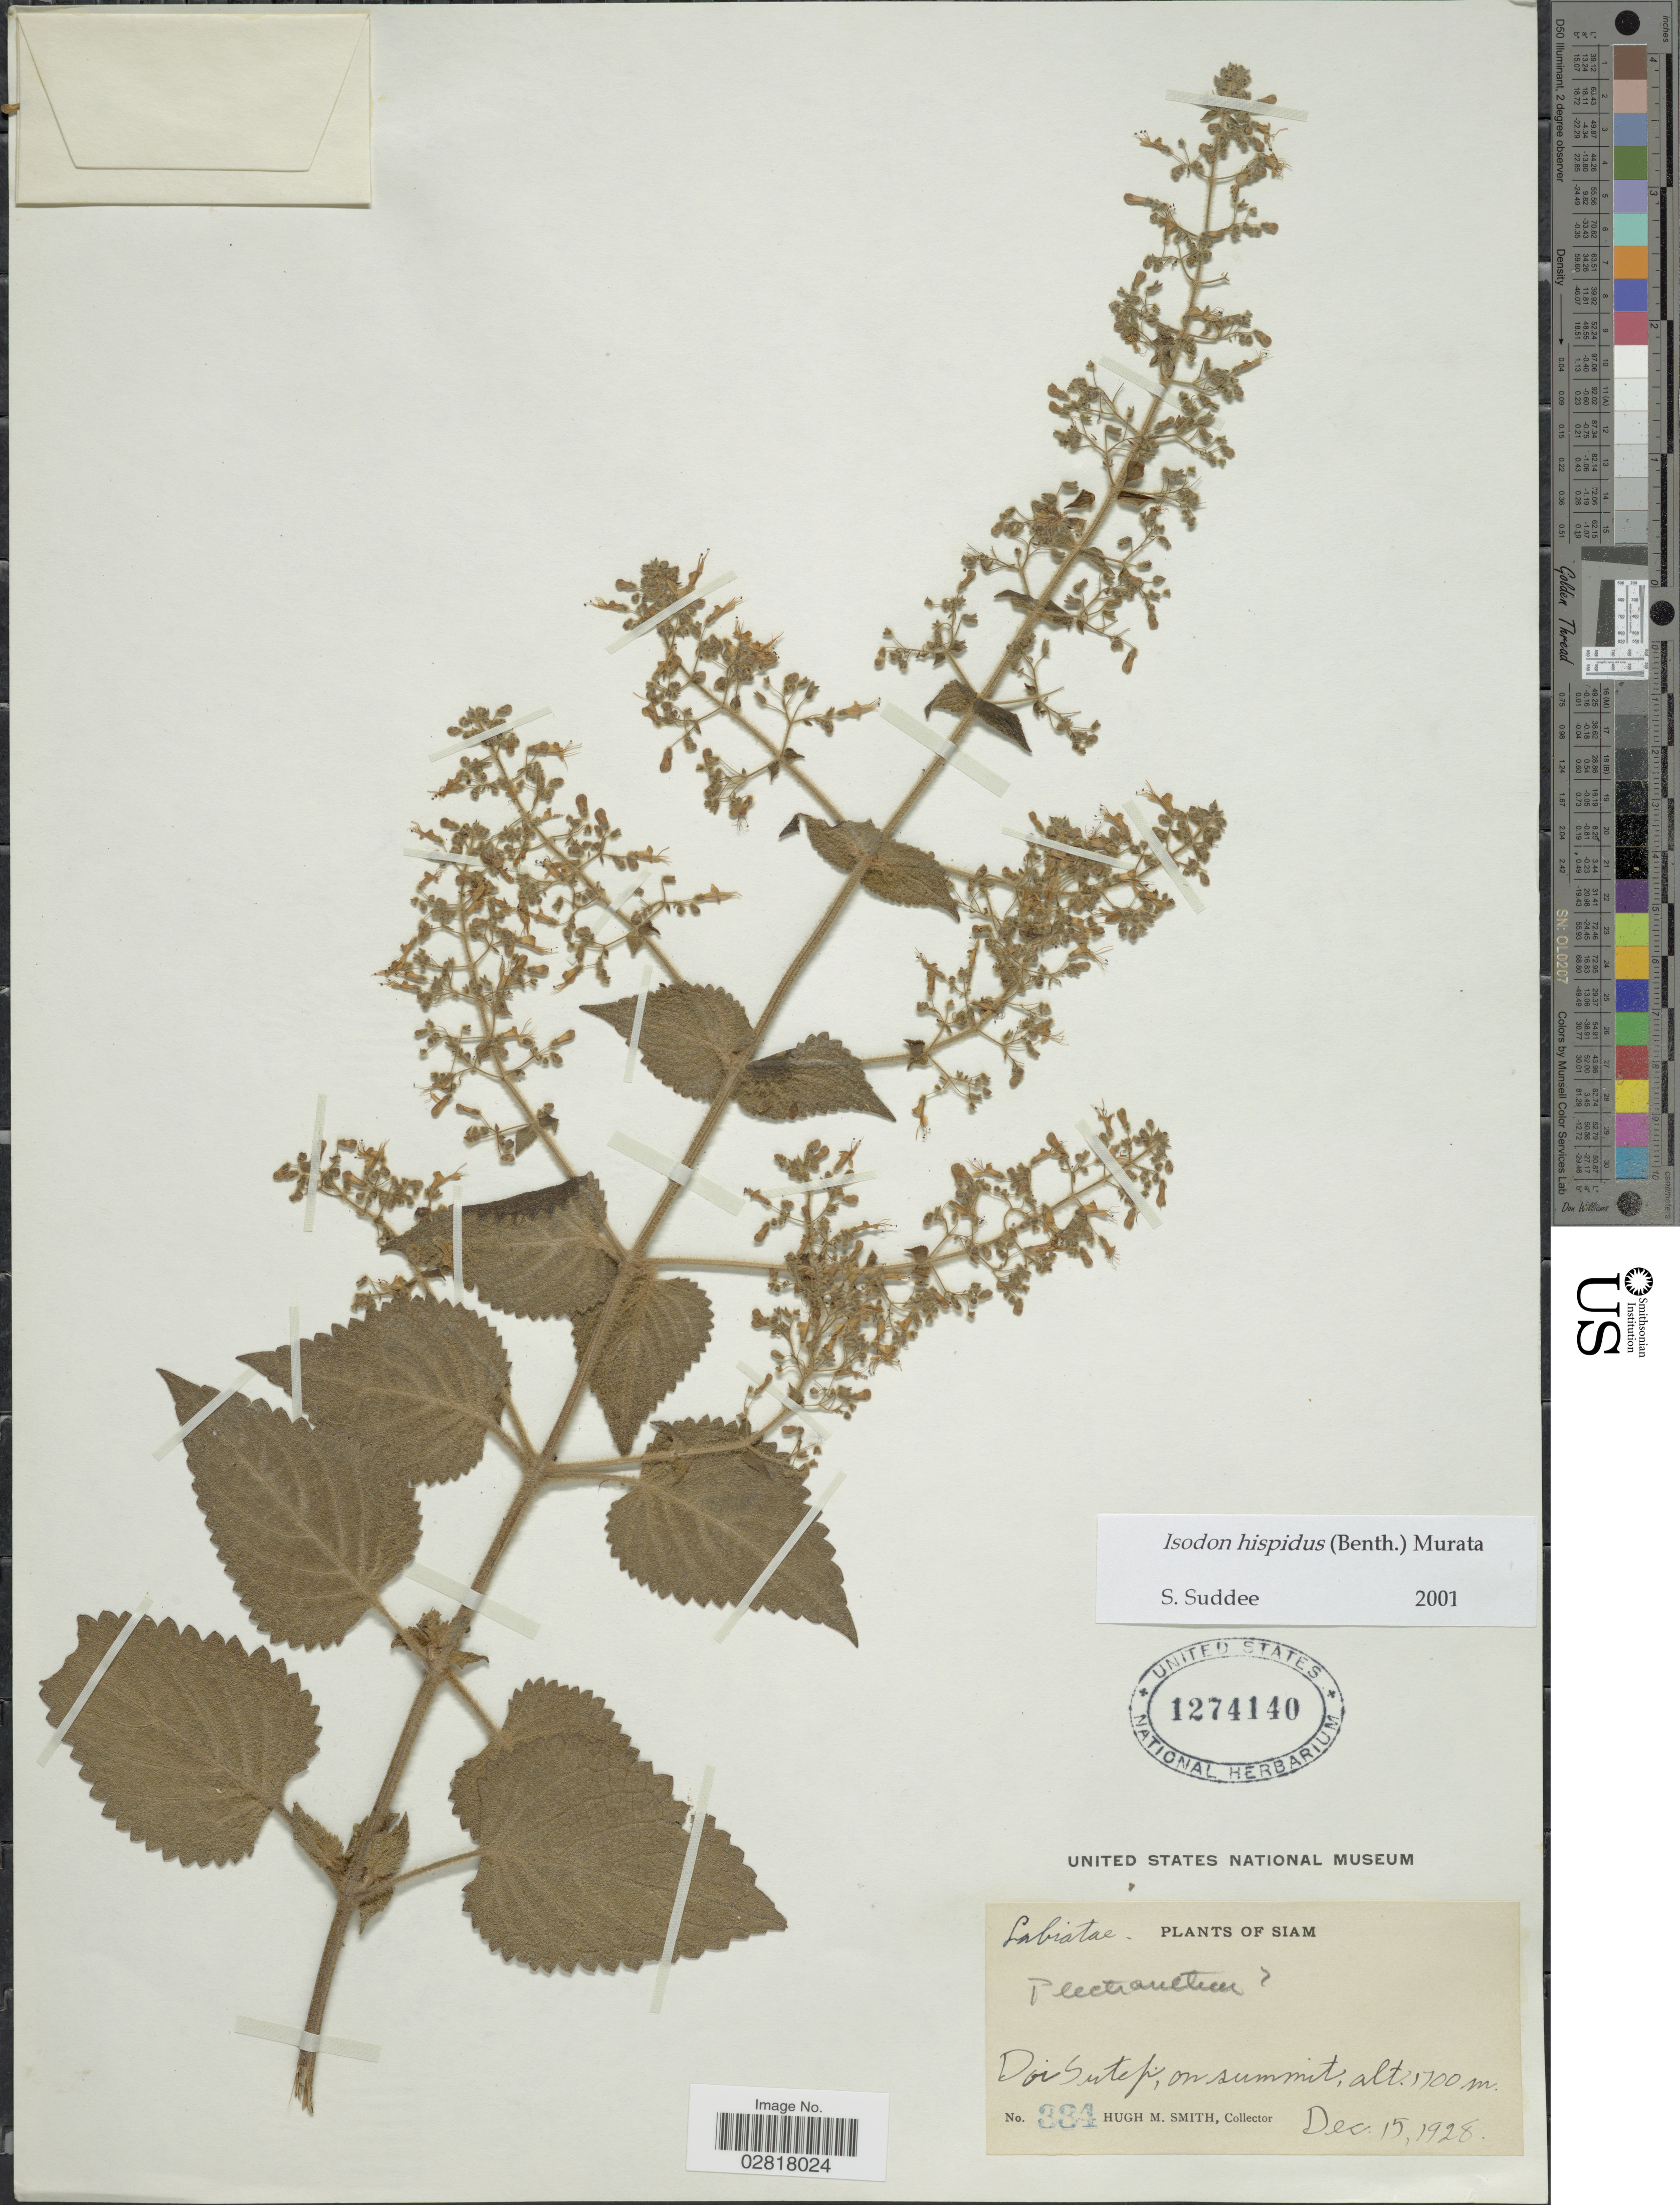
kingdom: Plantae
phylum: Tracheophyta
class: Magnoliopsida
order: Lamiales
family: Lamiaceae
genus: Plectranthus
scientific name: Plectranthus hispidus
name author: Benth.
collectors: H. M. Smith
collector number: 334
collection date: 1928-12-15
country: Thailand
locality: Siam, Doi Sutep; on summit.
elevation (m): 1700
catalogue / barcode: US 1274140